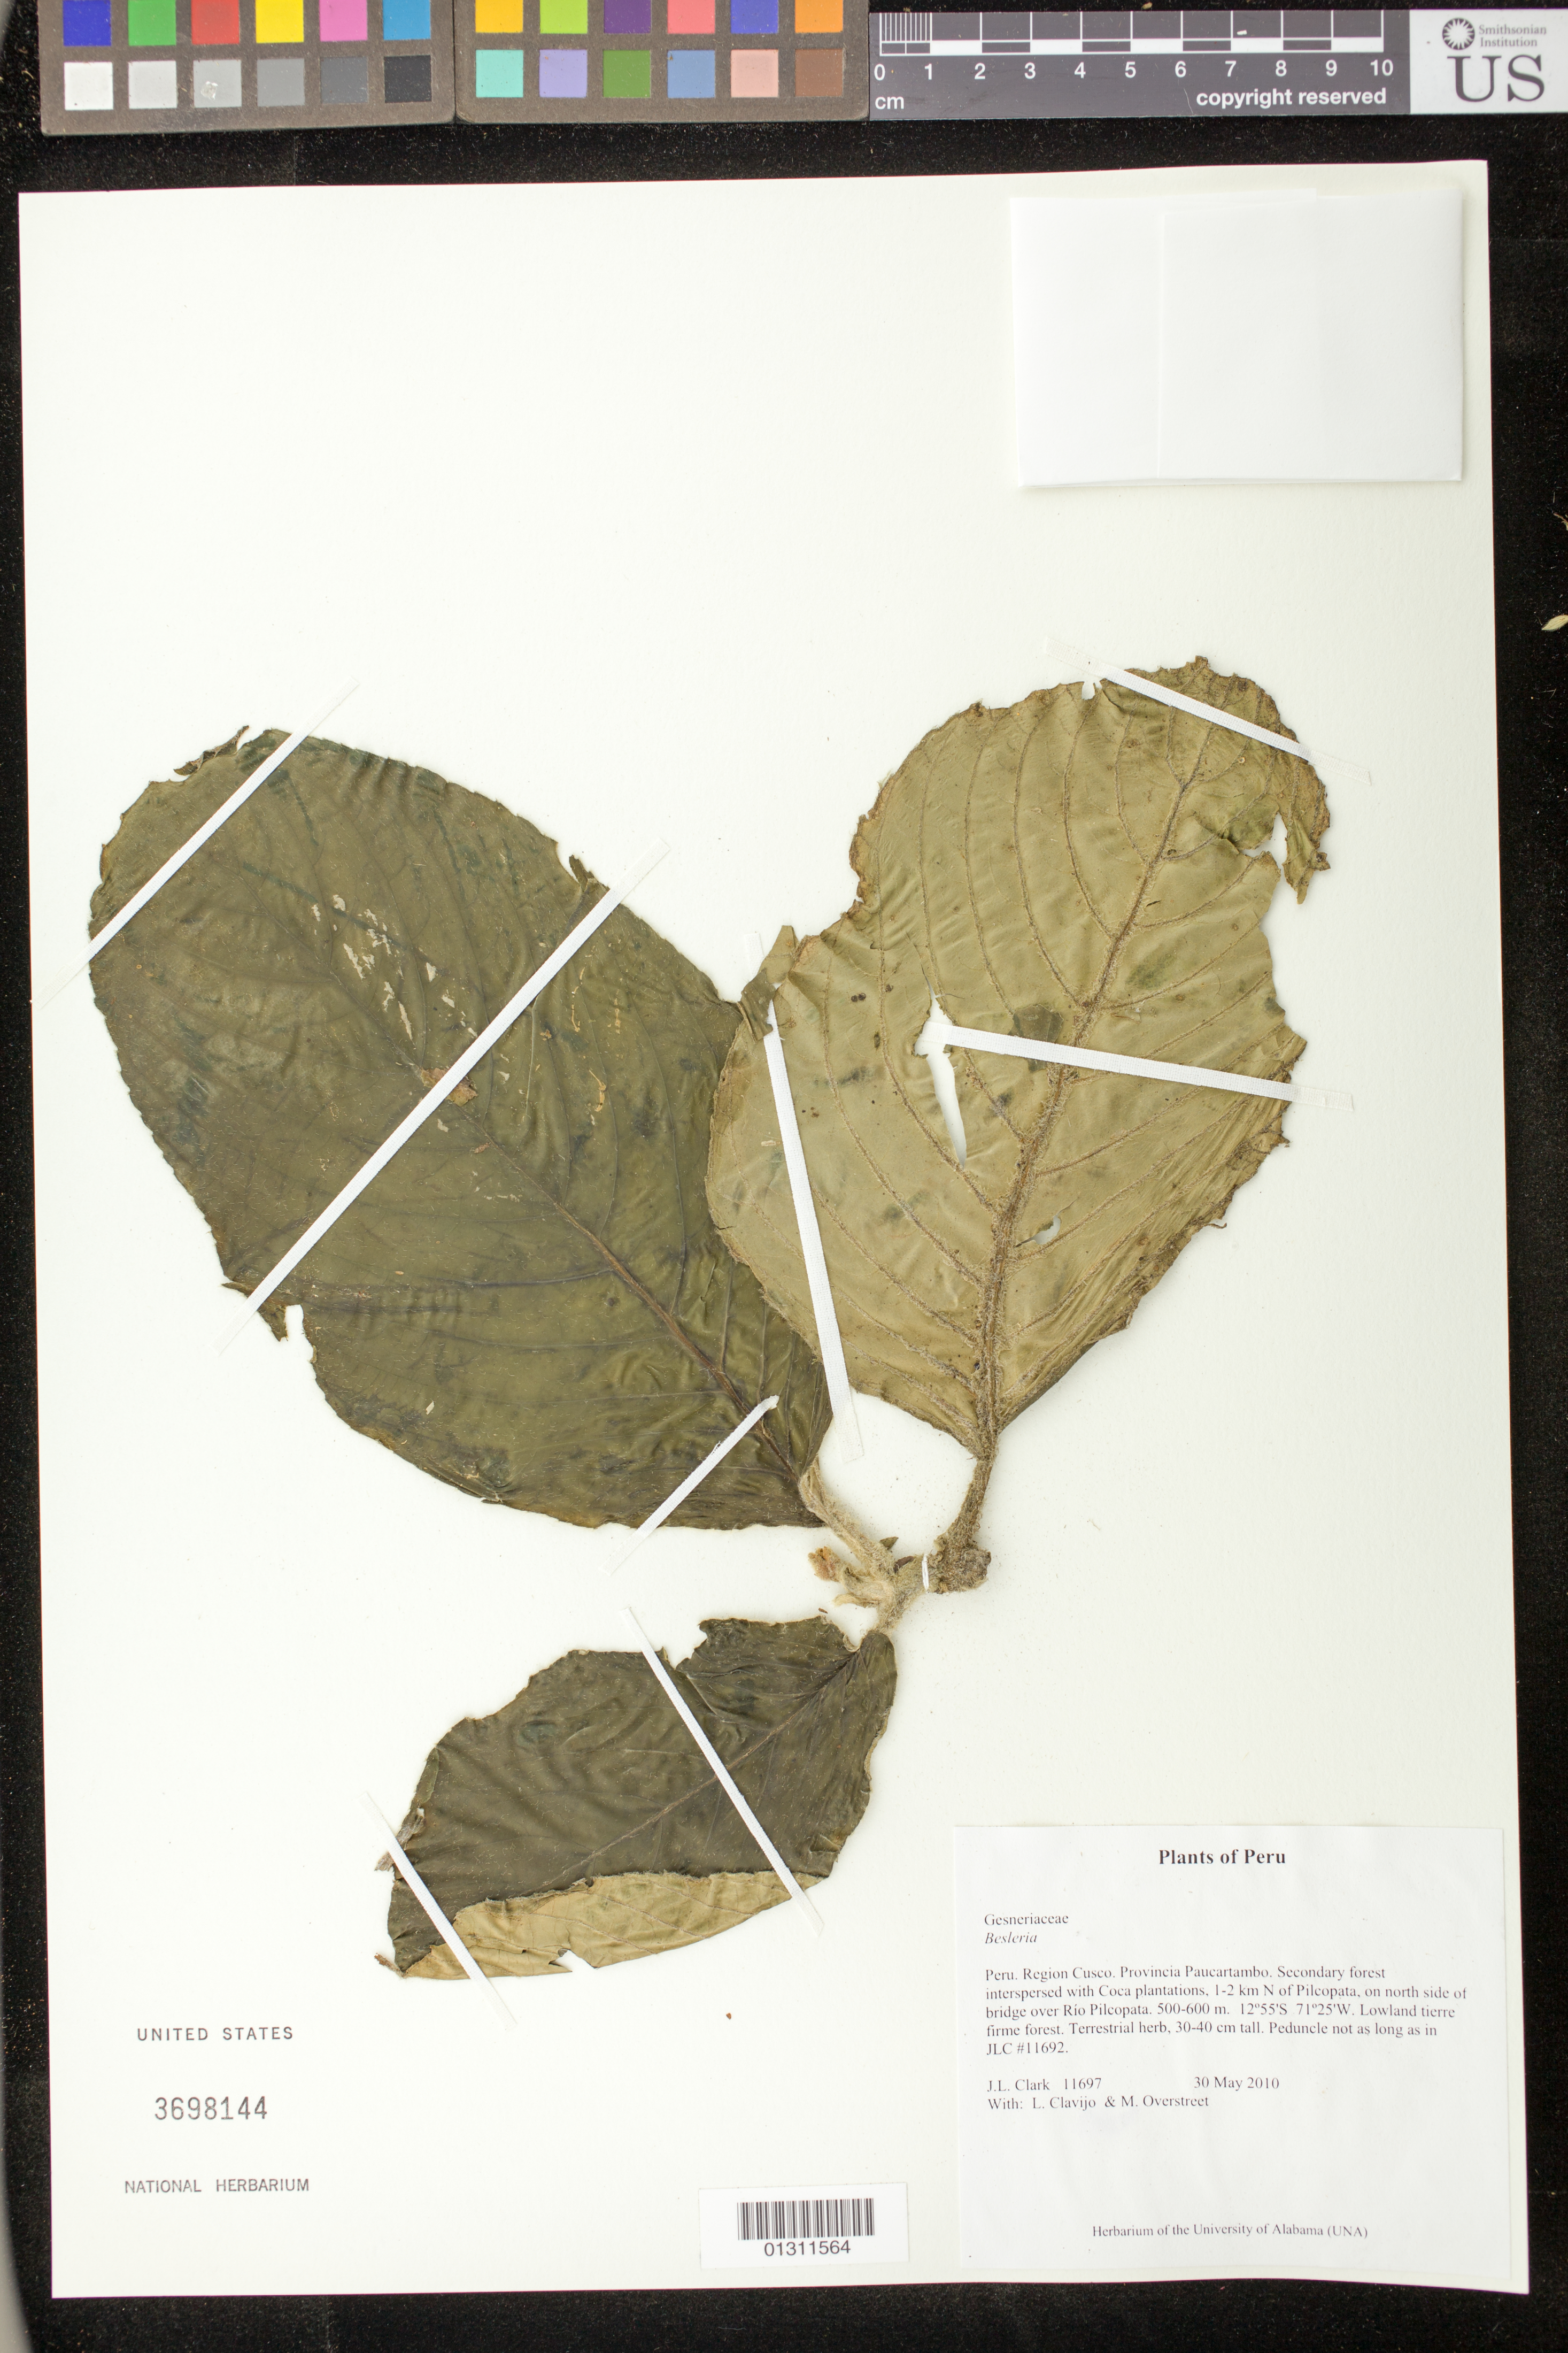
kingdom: Plantae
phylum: Tracheophyta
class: Magnoliopsida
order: Lamiales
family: Gesneriaceae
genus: Besleria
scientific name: Besleria sp.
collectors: J. L. Clark, L. Clavijo & M. Overstreet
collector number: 11697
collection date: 2010-05-30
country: Peru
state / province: Cusco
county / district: Paucartambo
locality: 1-2 km N of Pilcopata, on N side of bridge over Rio Pilcopata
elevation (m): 500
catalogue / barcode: US 3698144